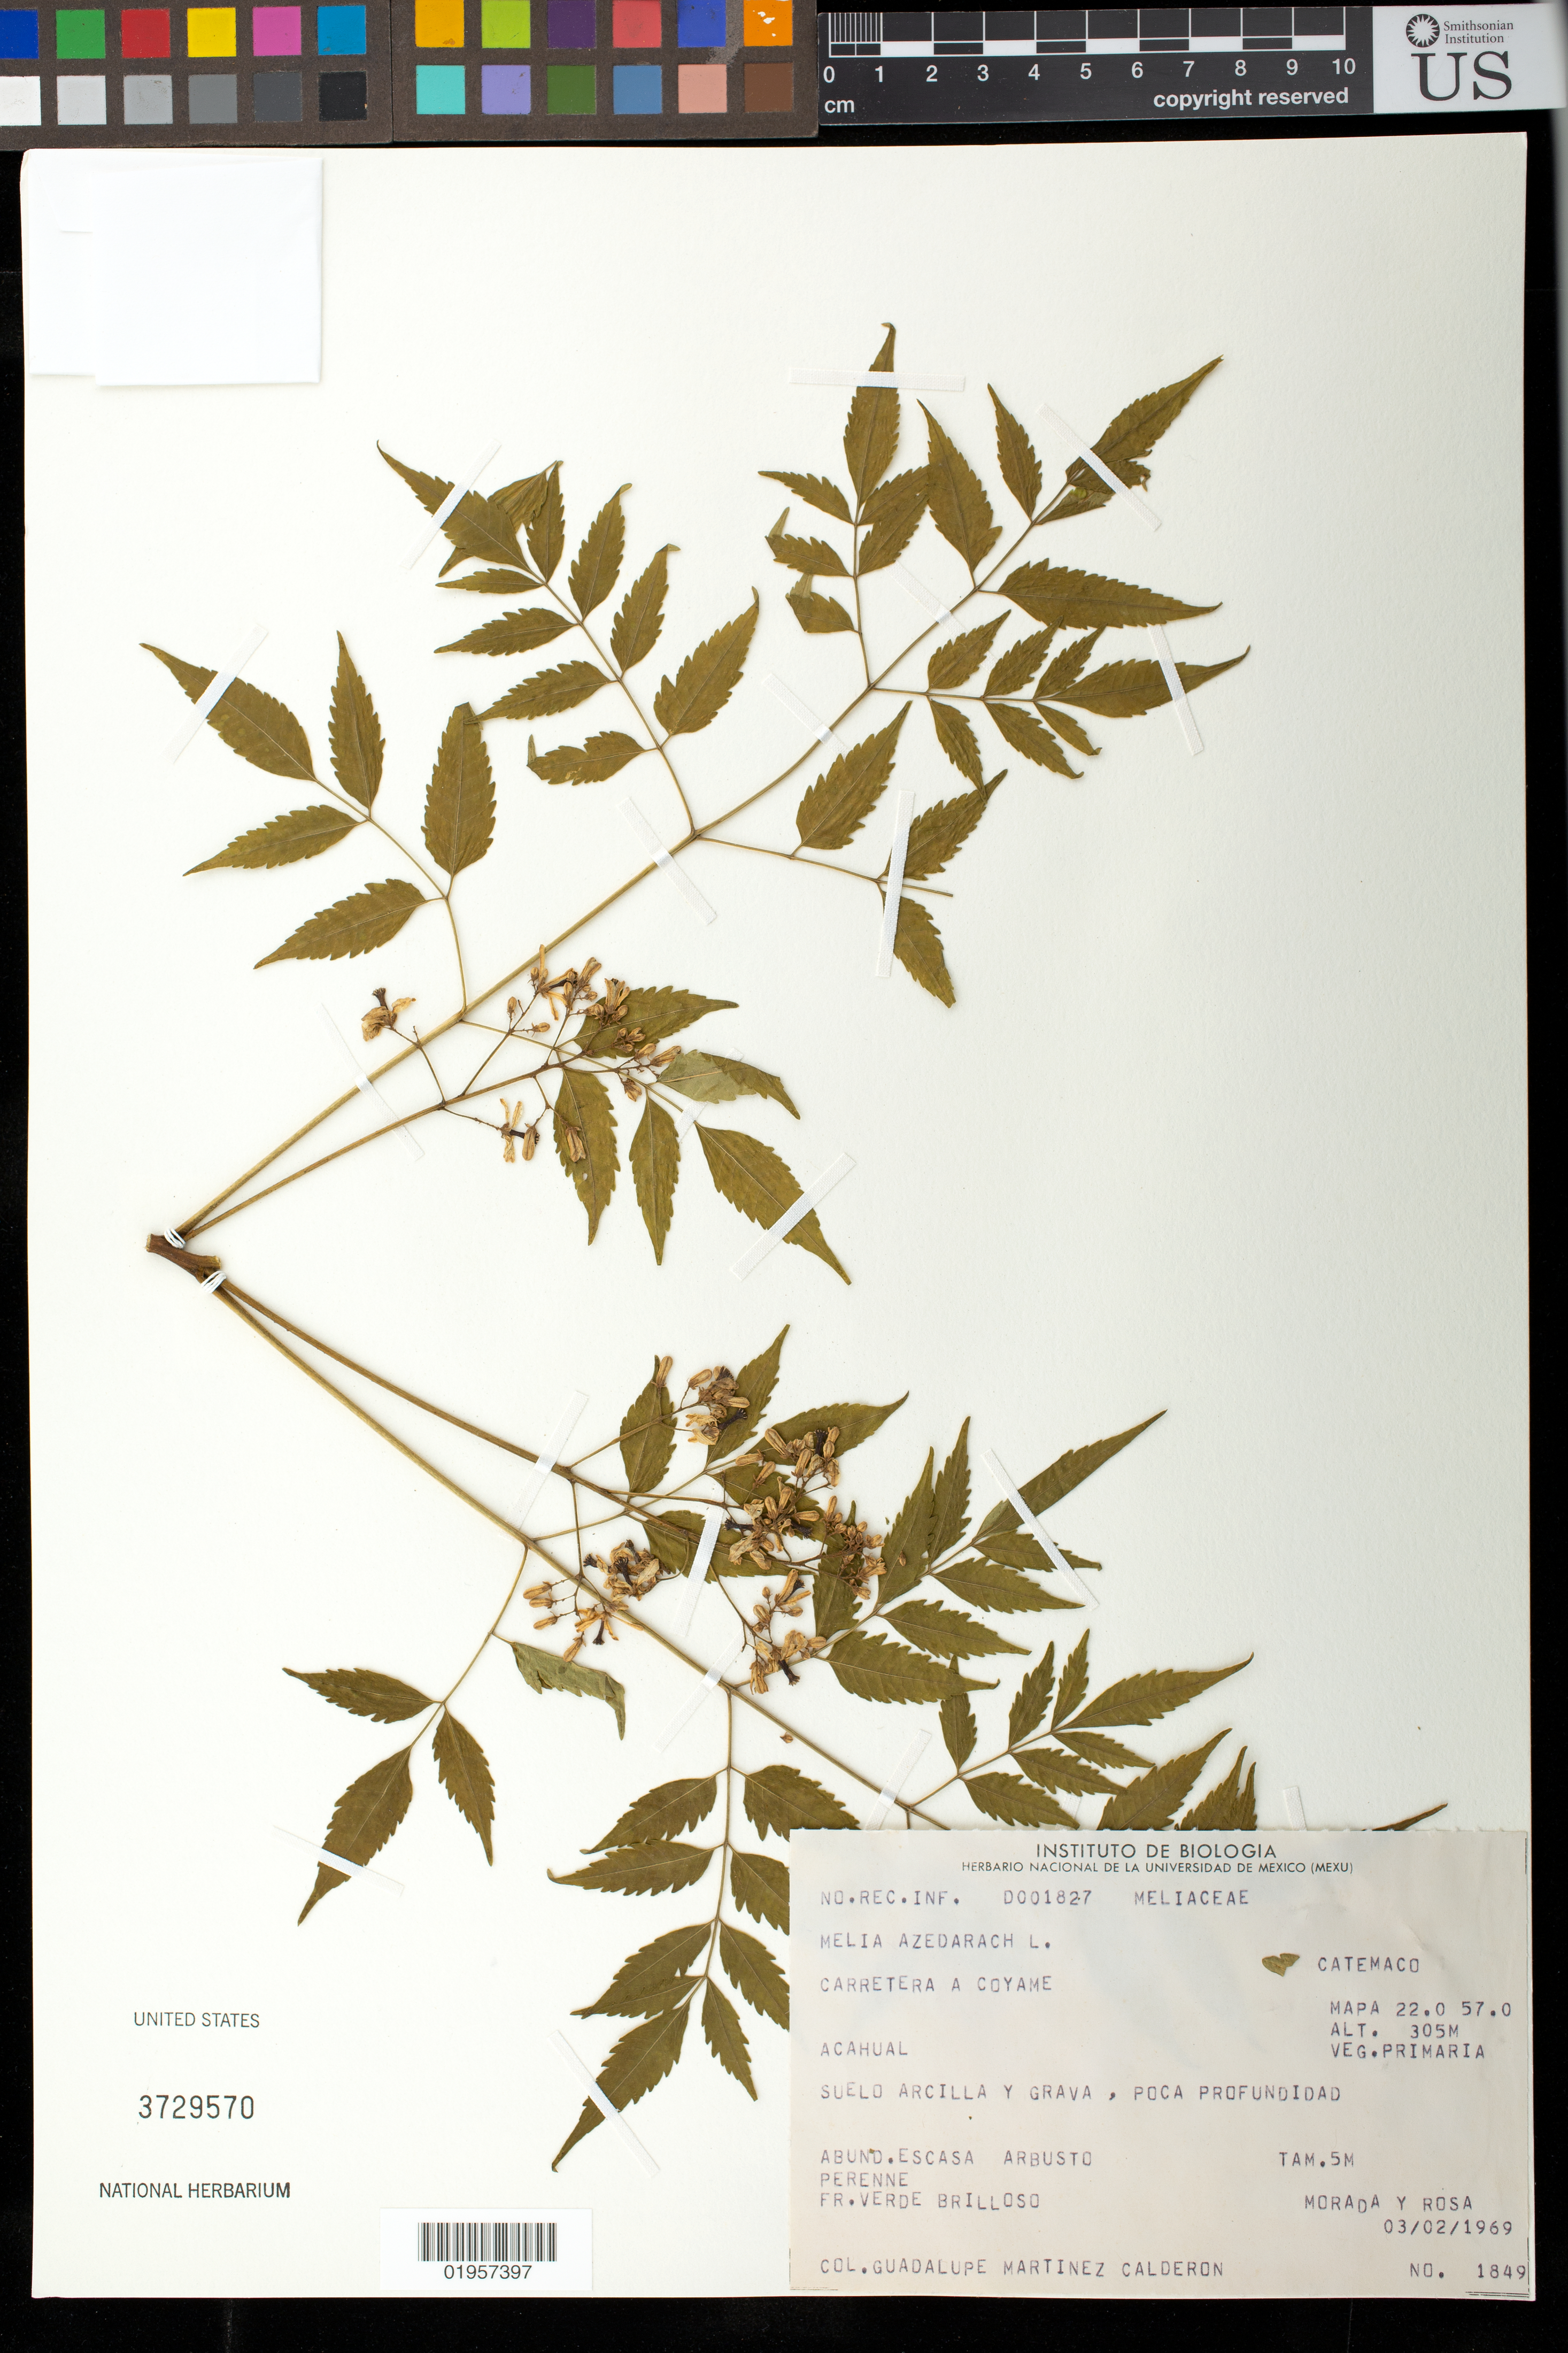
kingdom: Plantae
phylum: Tracheophyta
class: Magnoliopsida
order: Sapindales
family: Meliaceae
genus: Melia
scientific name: Melia azedarach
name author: L.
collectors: G. Martínez Calderón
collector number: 1849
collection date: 1969-02-03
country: México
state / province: Veracruz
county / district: Catemaco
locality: Carretera a Coyame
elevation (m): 305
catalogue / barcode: US 3729570